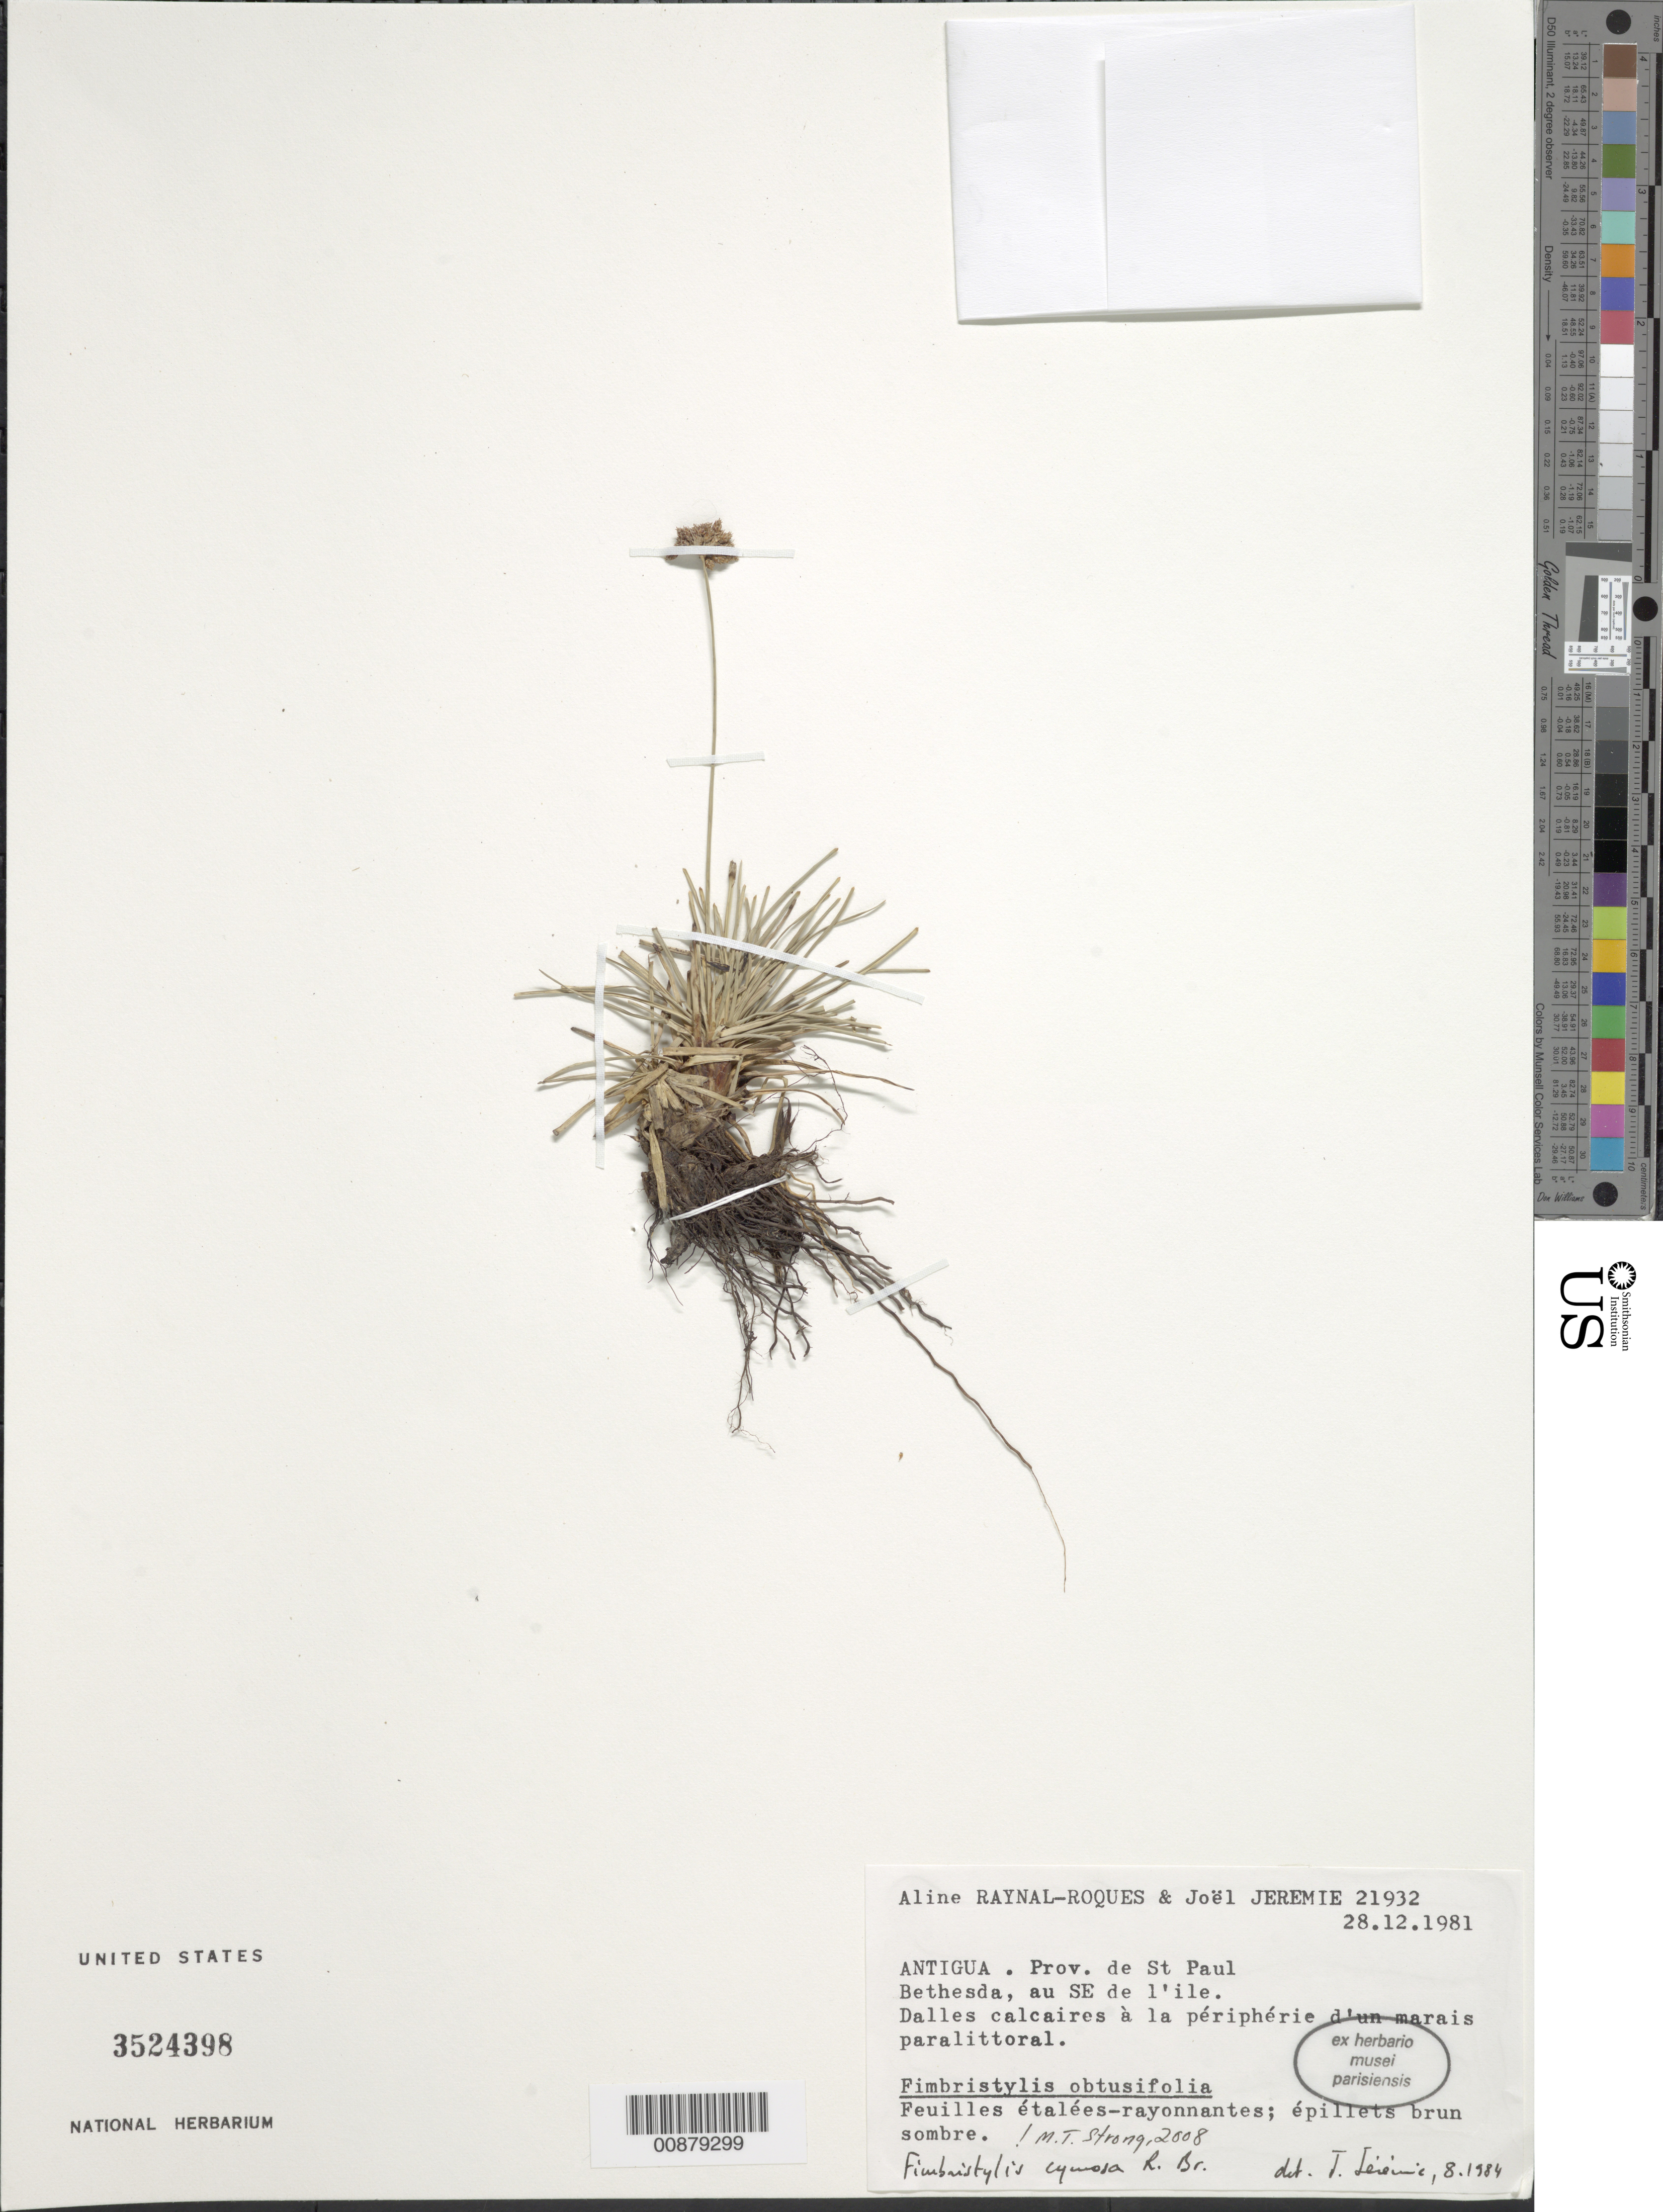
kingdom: Plantae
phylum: Tracheophyta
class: Liliopsida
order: Poales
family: Cyperaceae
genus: Fimbristylis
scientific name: Fimbristylis cymosa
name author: R. Br.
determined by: Strong, M. T., (US), Smithsonian Institution - National Museum of Natural History (UNITED STATES)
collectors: A. M. Raynal & J. Jérémie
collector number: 21932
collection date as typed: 28 Dec 1981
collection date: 1981-12-28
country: Antigua and Barbuda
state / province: Saint Paul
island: Antigua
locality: Bethesda, au SE de l'ile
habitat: Dalles calcaires à la périphérie d'un marais paralittoral.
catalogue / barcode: US 3524398